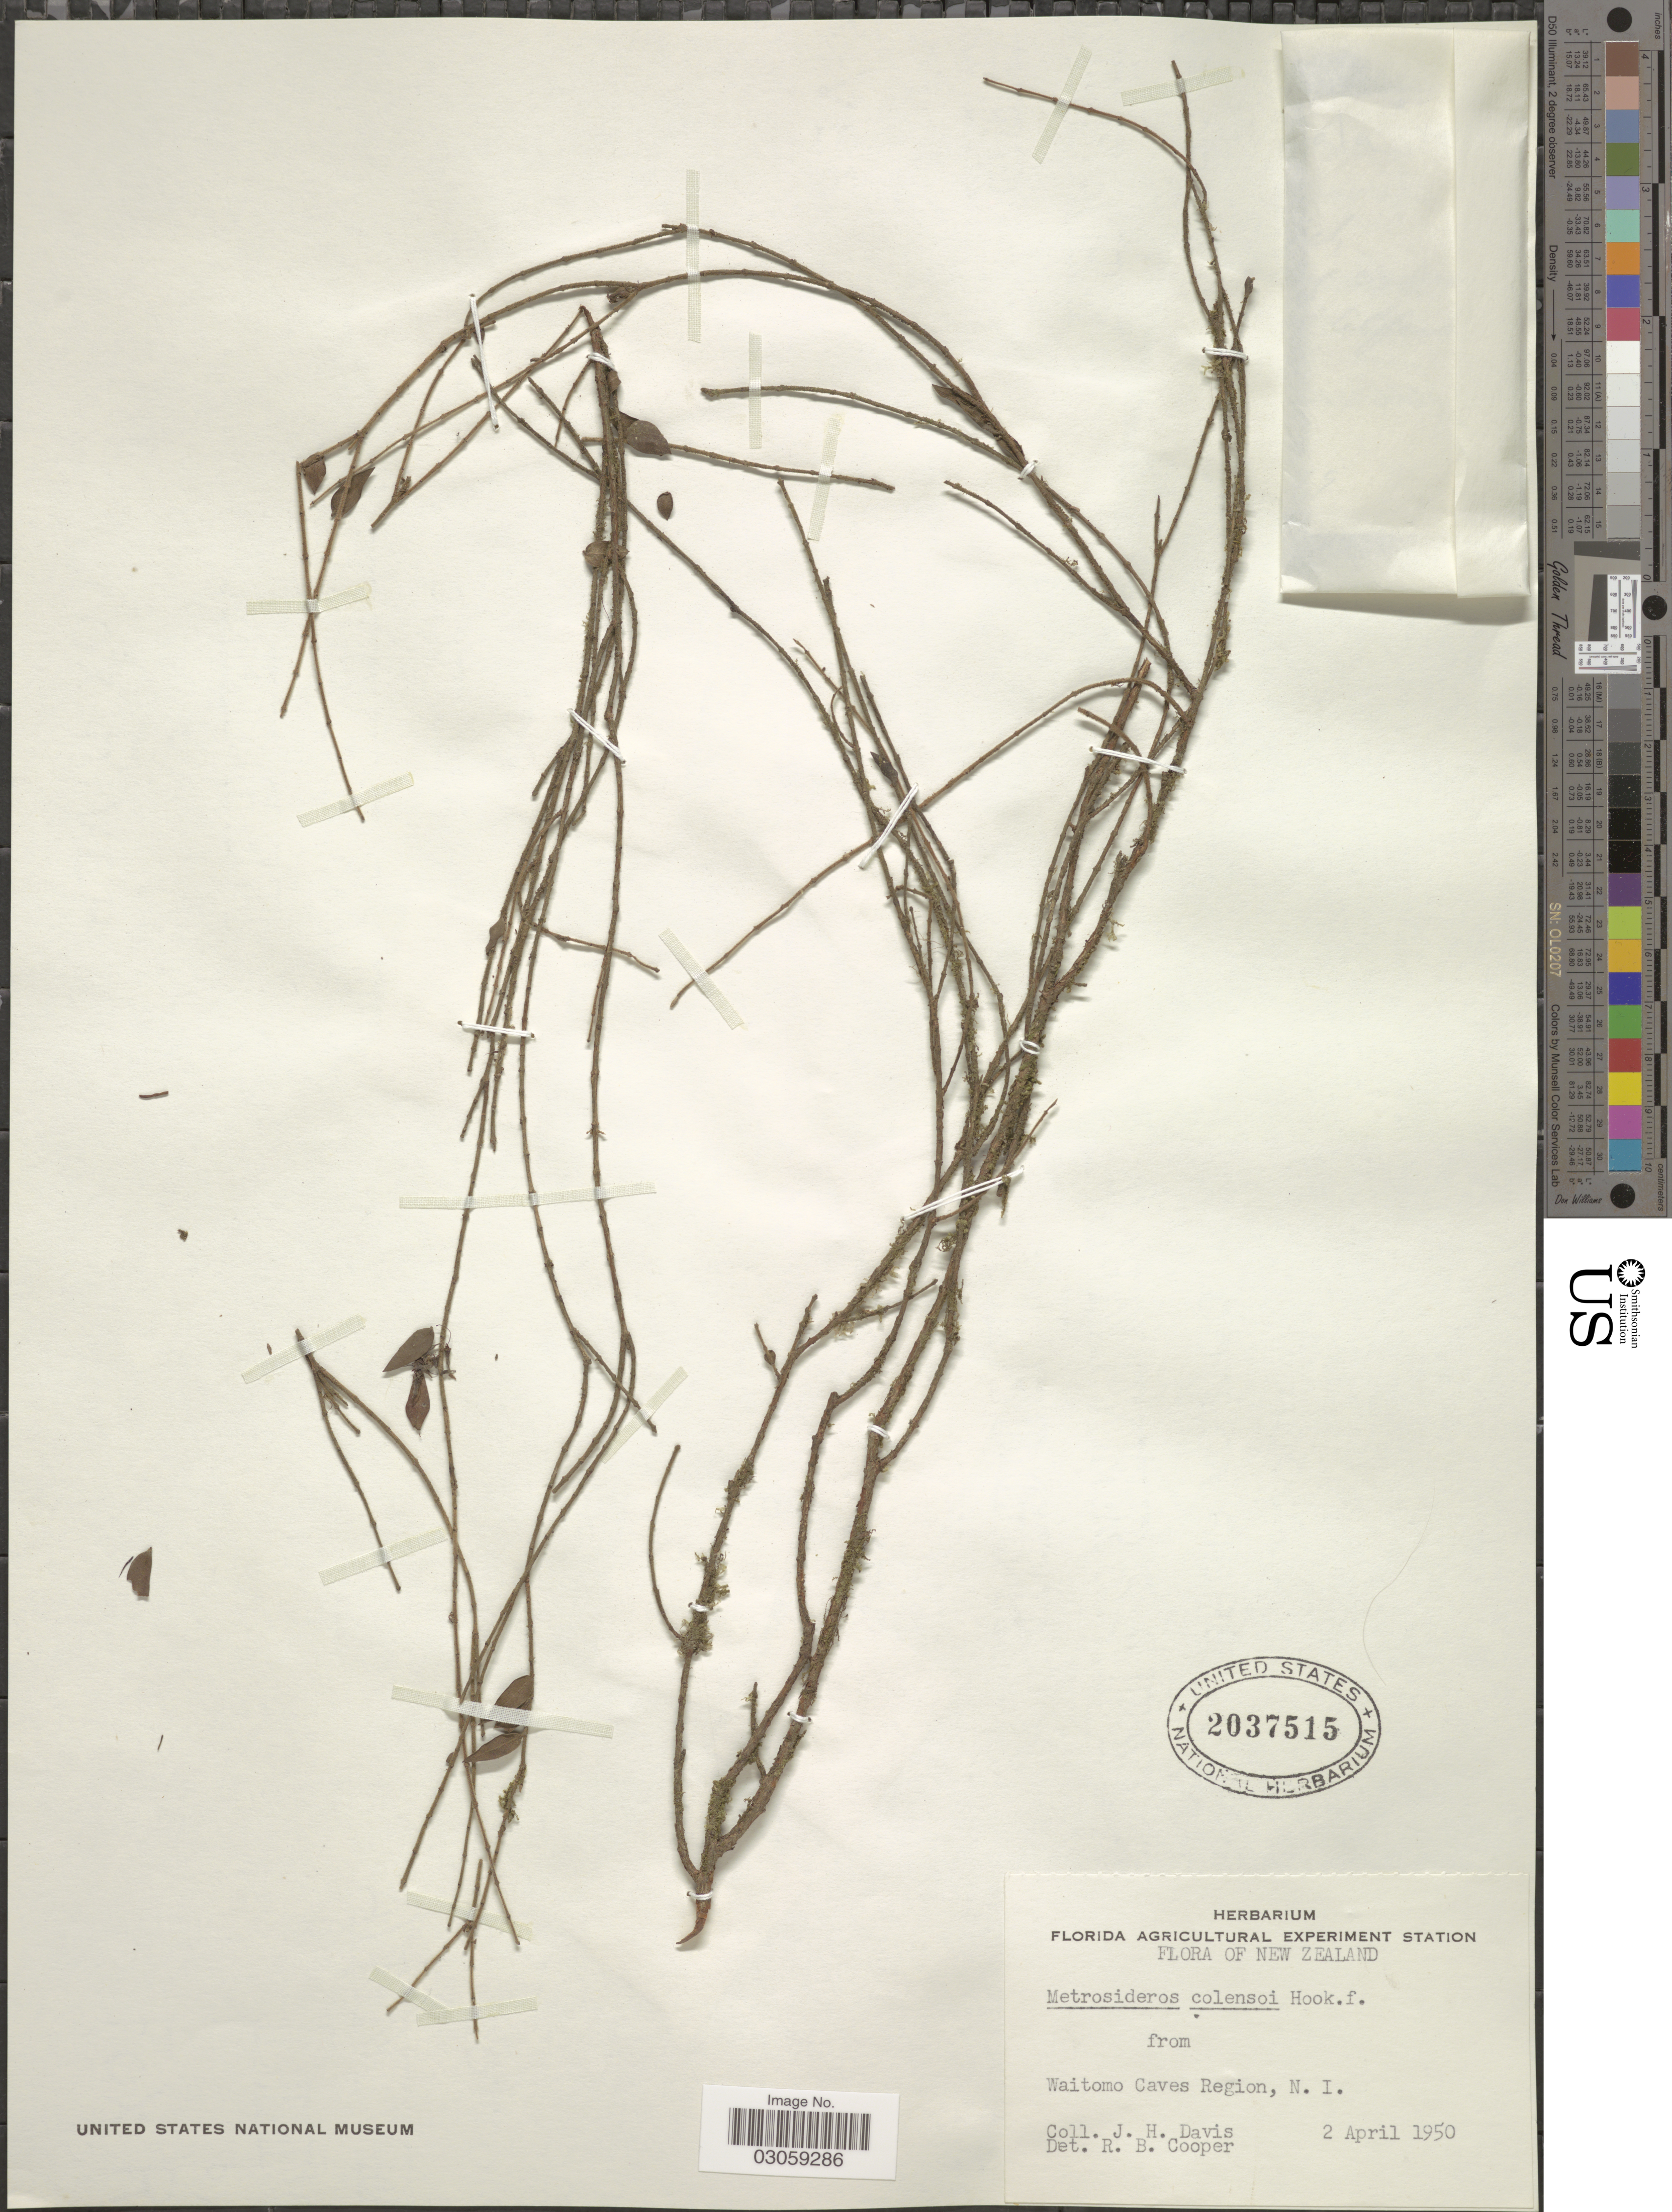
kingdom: Plantae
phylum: Tracheophyta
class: Magnoliopsida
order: Myrtales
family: Myrtaceae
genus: Metrosideros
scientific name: Metrosideros colensoi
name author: Hook. f.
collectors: J. Davis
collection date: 1950-04-02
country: New Zealand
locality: Waitomo Caves Region, N. I.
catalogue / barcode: US 2037515